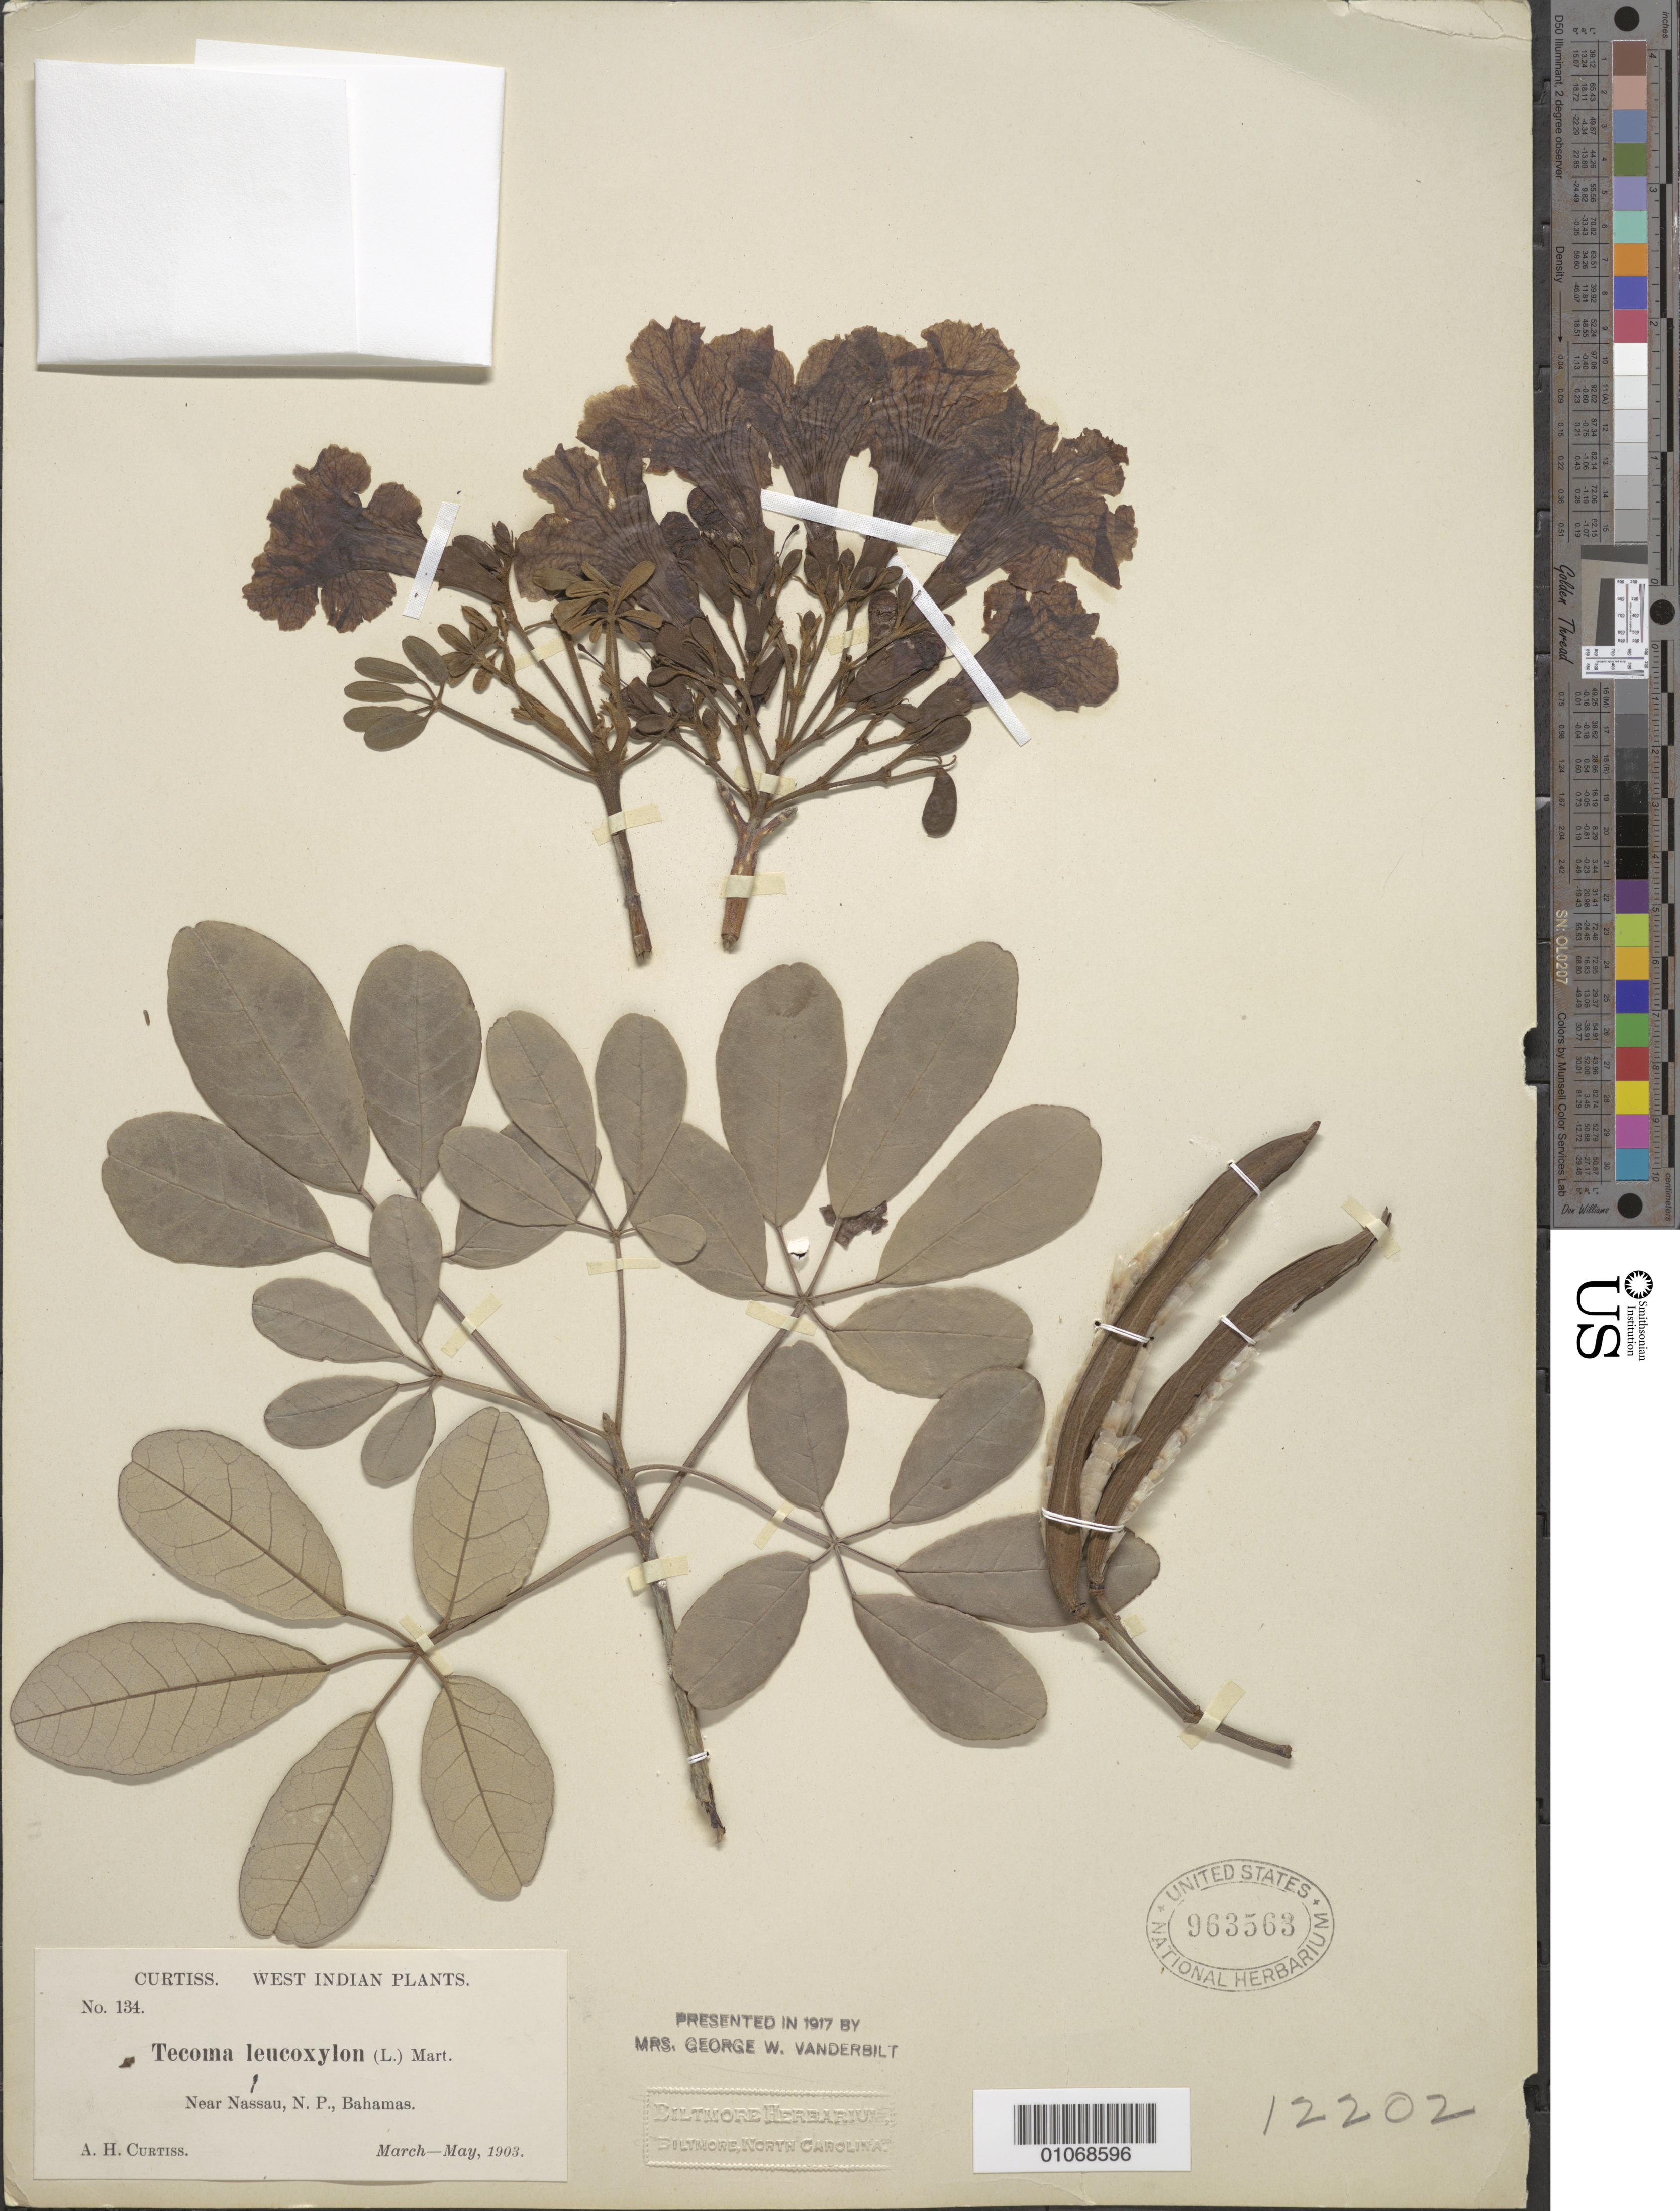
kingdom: Plantae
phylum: Tracheophyta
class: Magnoliopsida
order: Lamiales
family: Bignoniaceae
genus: Tabebuia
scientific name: Tabebuia pallida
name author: (Lindl.) Miers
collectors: A. H. Curtiss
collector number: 134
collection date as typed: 01 Mar 1903 to 31 May 1903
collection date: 1903-03-01/1903-05-31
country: Bahamas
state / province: New Providence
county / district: Nassau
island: New Providence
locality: Near Nassau.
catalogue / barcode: US 963563